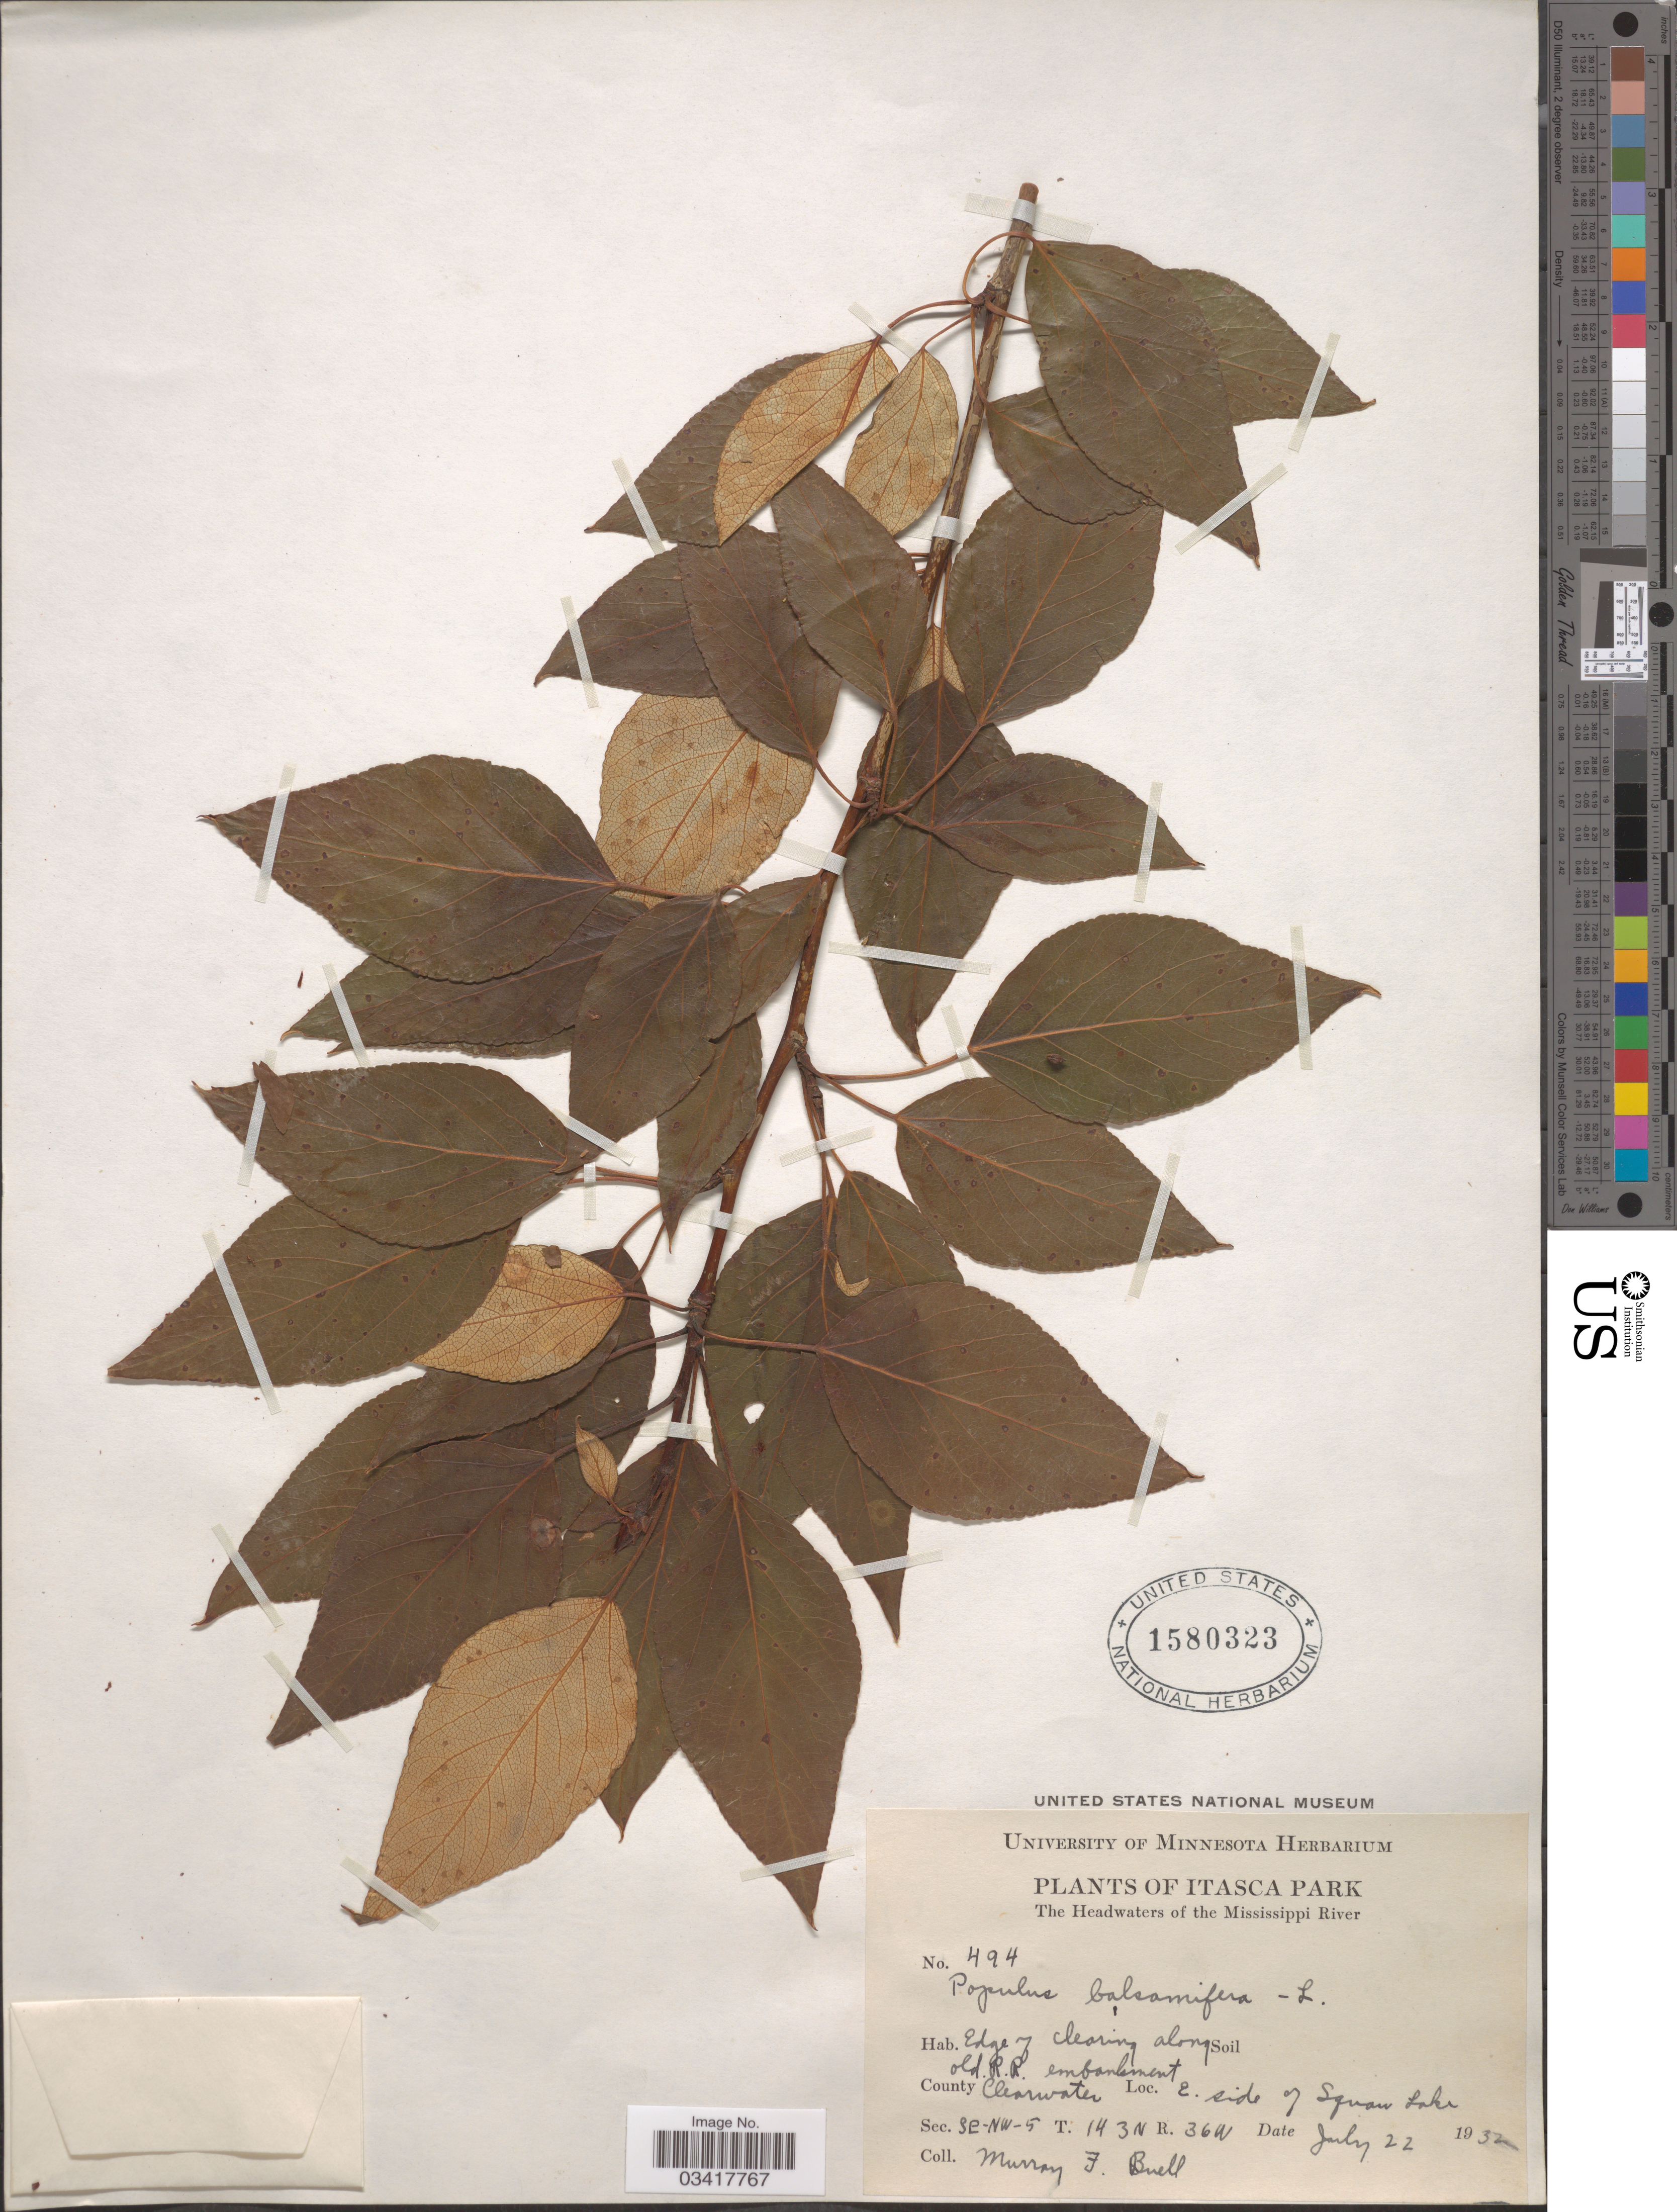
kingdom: Plantae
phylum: Tracheophyta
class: Magnoliopsida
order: Malpighiales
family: Salicaceae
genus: Populus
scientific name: Populus balsamifera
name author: L.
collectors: M. Buell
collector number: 494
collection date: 1932-07-22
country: United States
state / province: Minnesota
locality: Itasca Park. The Headwaters of the Mississippi River. Edge of clearing along old R.R. embankment. County Clearwater. E. side of Squaw Lake. Sec. SE-NW-5. T. 143 N R. 36 W.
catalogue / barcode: US 1580323